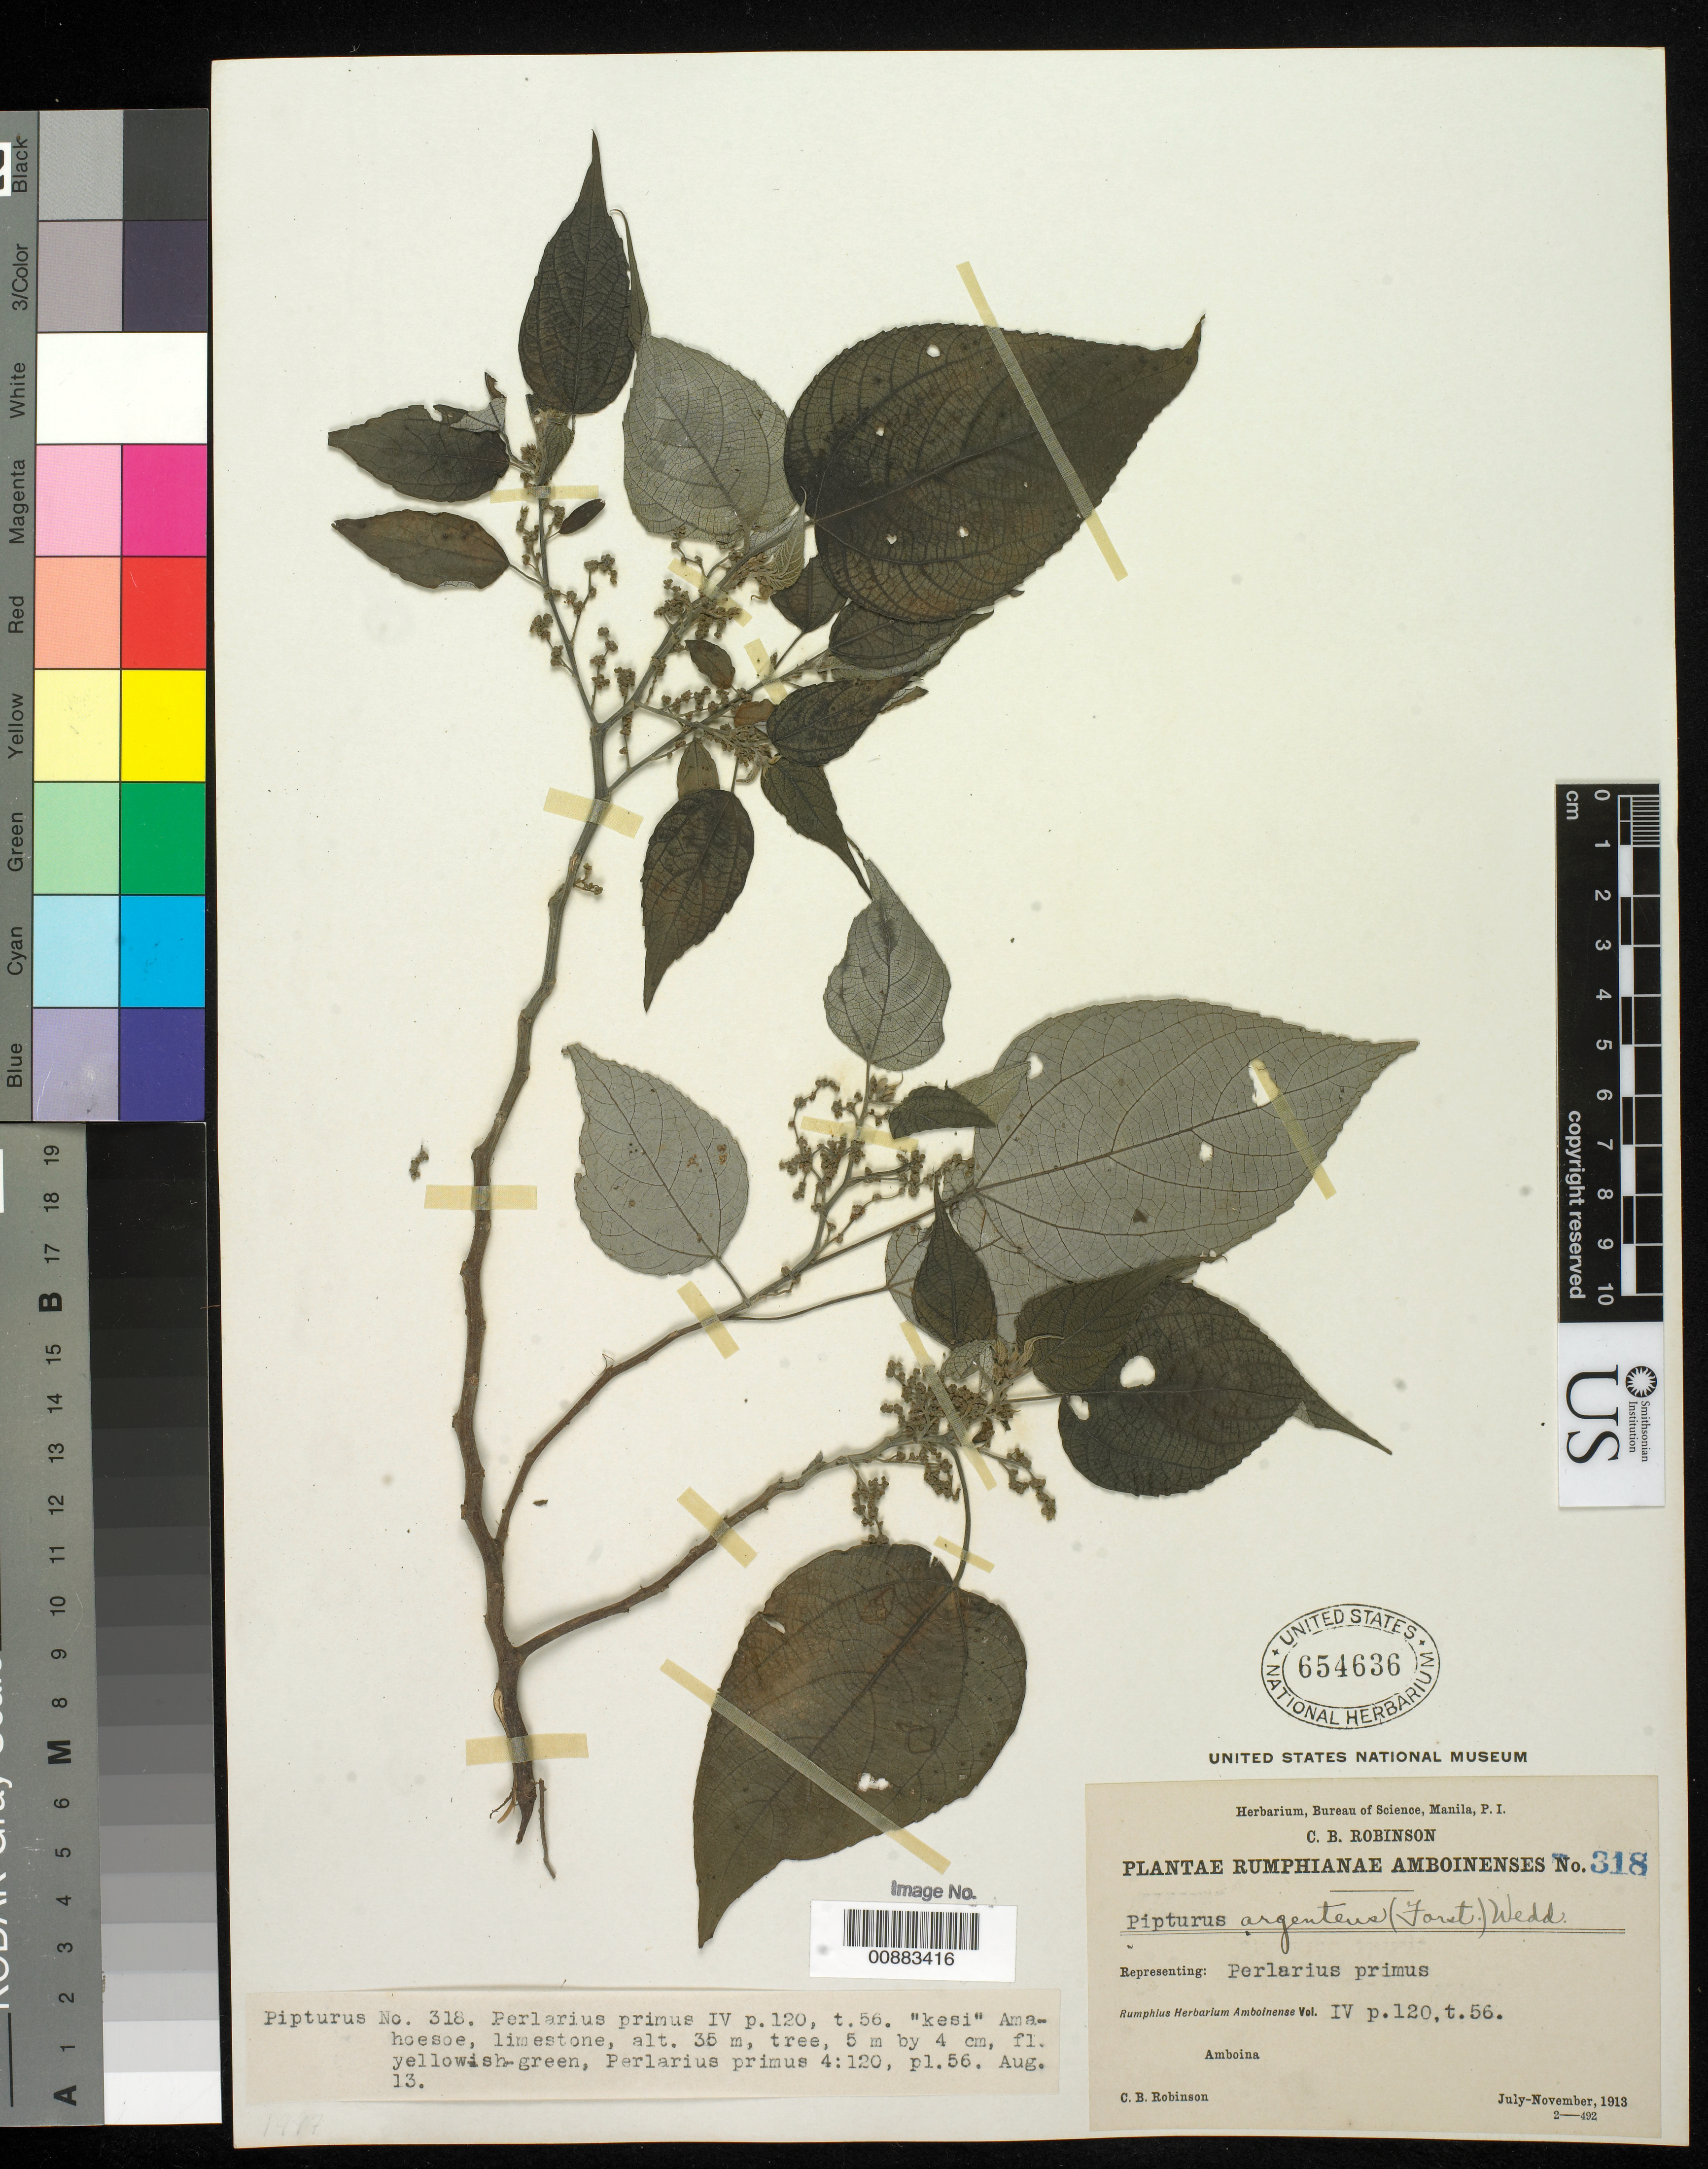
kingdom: Plantae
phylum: Tracheophyta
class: Magnoliopsida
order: Rosales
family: Urticaceae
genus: Pipturus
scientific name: Pipturus argenteus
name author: (G. Forst.) Wedd.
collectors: C. Robinson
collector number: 318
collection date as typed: Jul 1913 to Nov 1913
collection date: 1913-07/1913-11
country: Philippines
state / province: National Capital Region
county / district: Manila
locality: Amahoesoe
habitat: limestone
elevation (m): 35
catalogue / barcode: US 654636